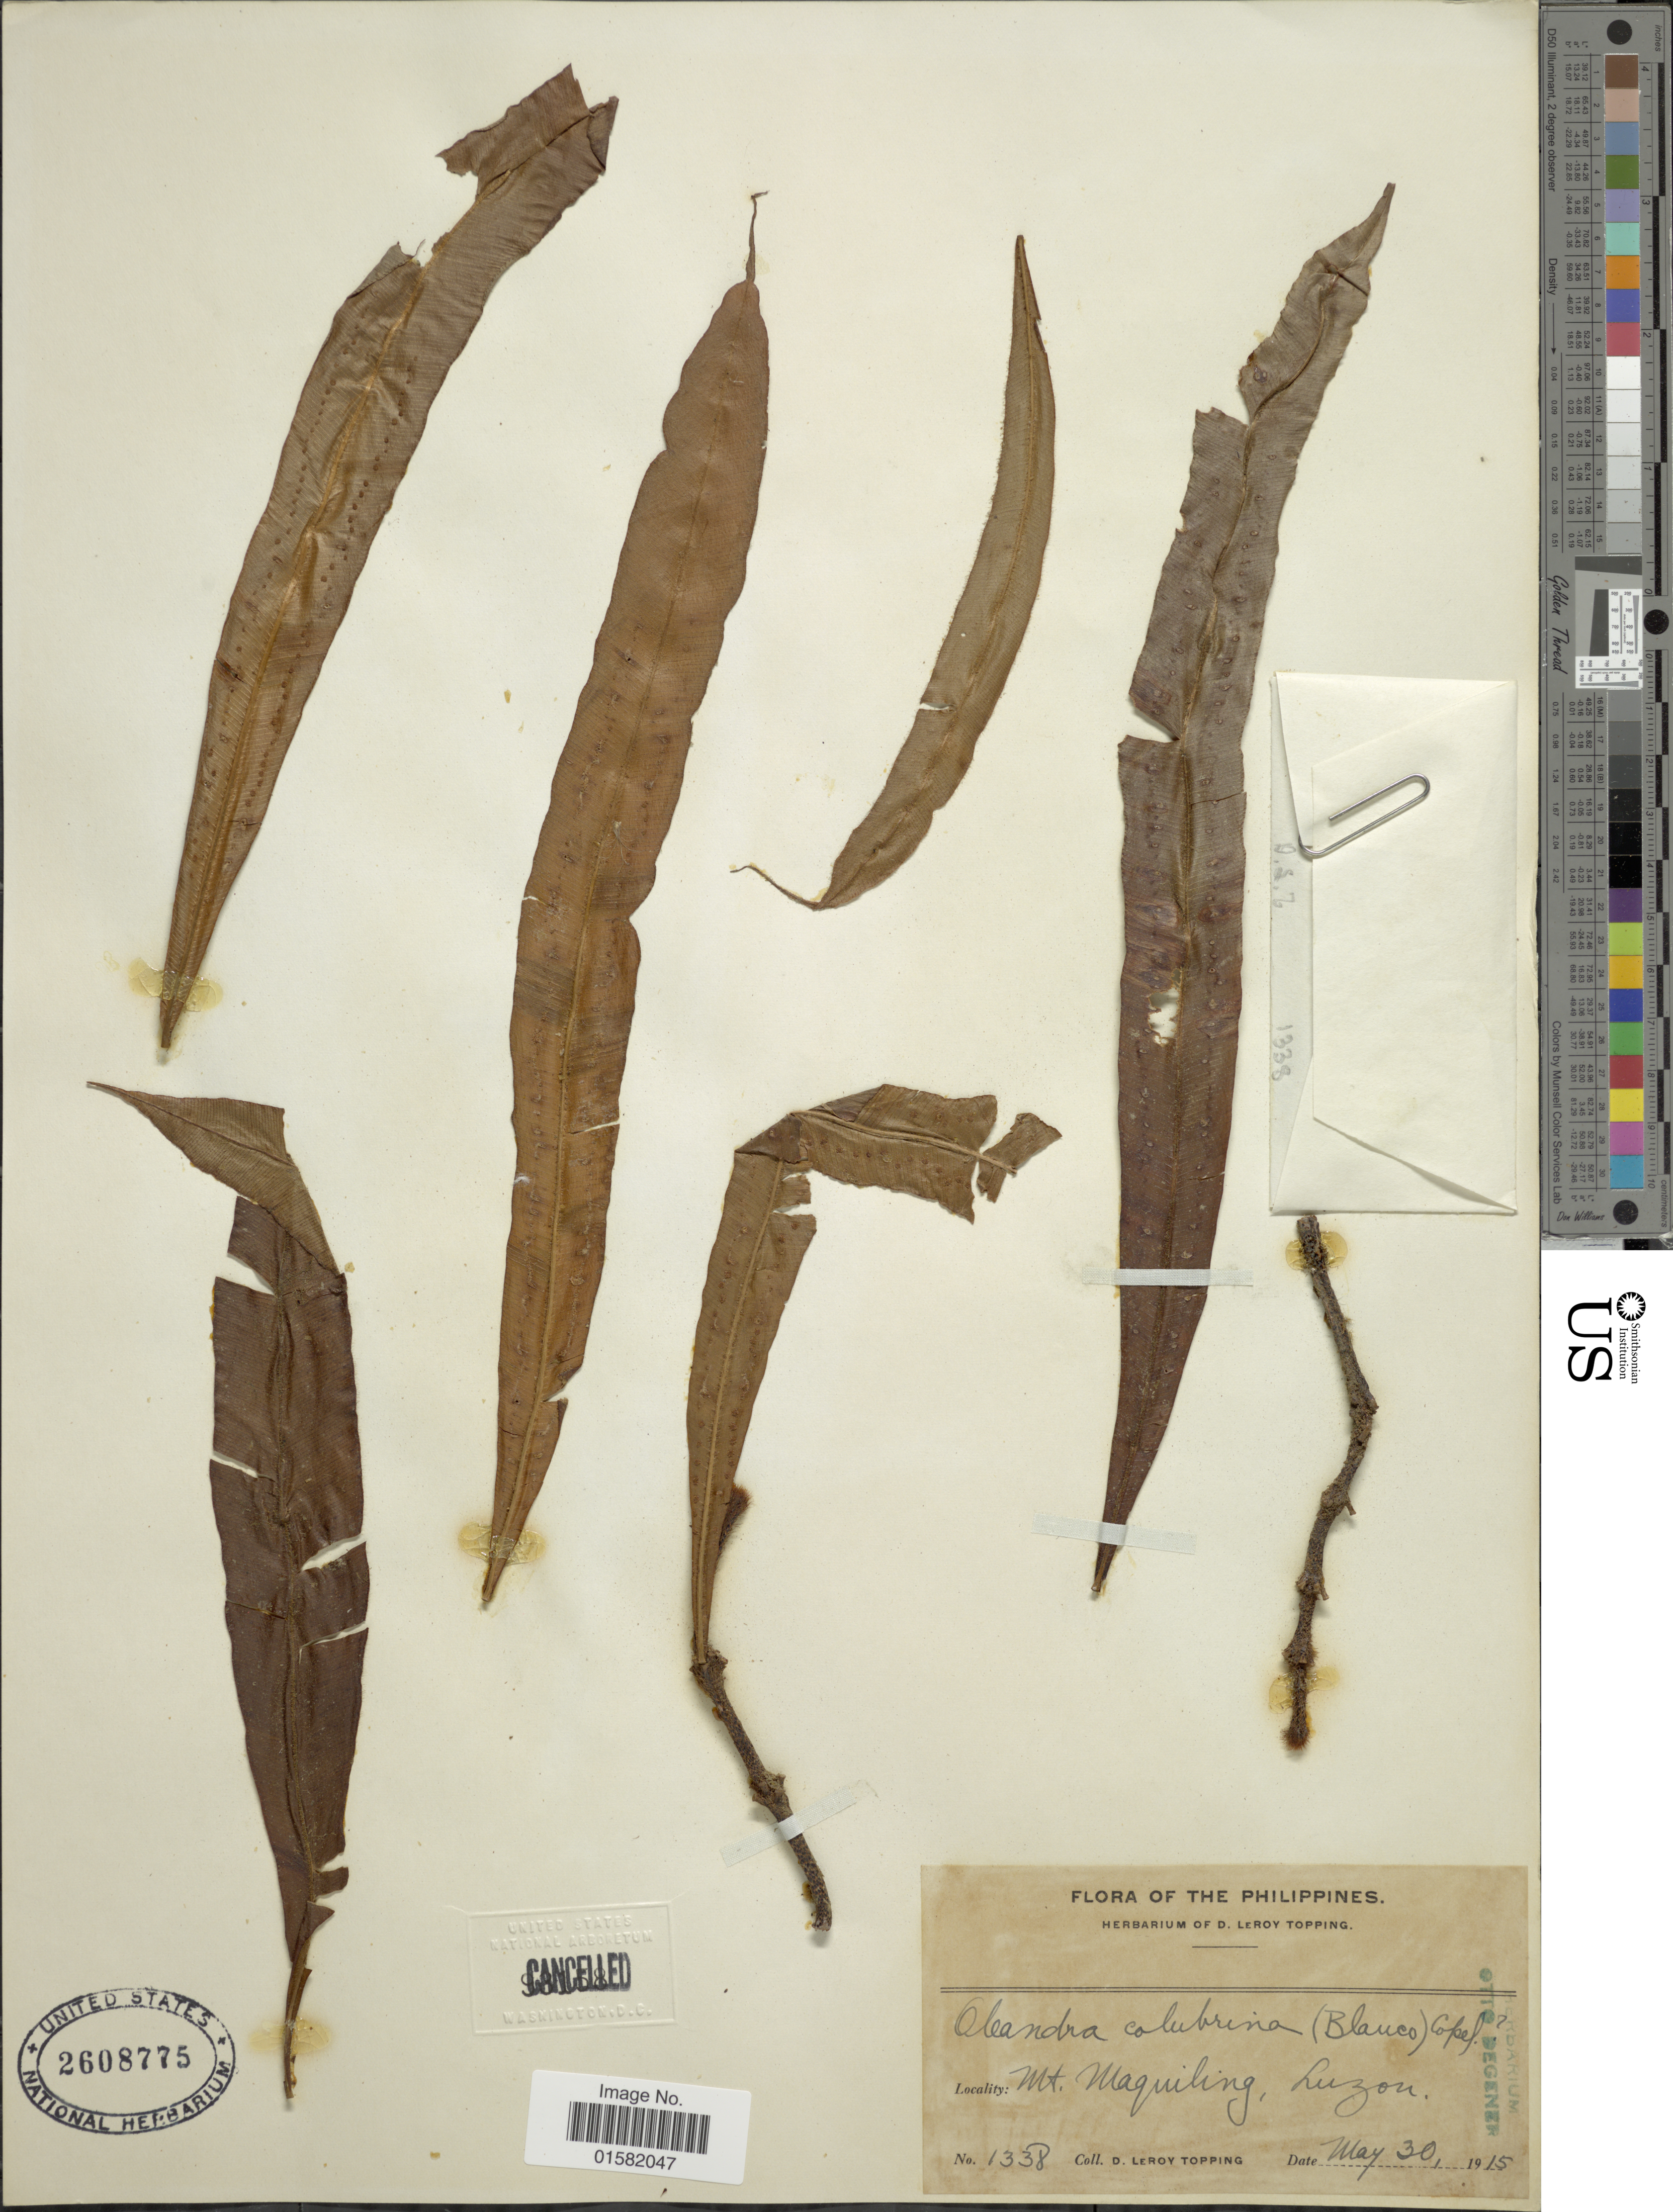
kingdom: Plantae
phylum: Tracheophyta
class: Polypodiopsida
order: Polypodiales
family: Oleandraceae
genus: Oleandra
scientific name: Oleandra maquilingensis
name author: Copel.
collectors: D. L. Topping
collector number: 1338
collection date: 1915-05-30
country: Philippines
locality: The Philippines, Mt. Maquiling, Luzon.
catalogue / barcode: US 2608775